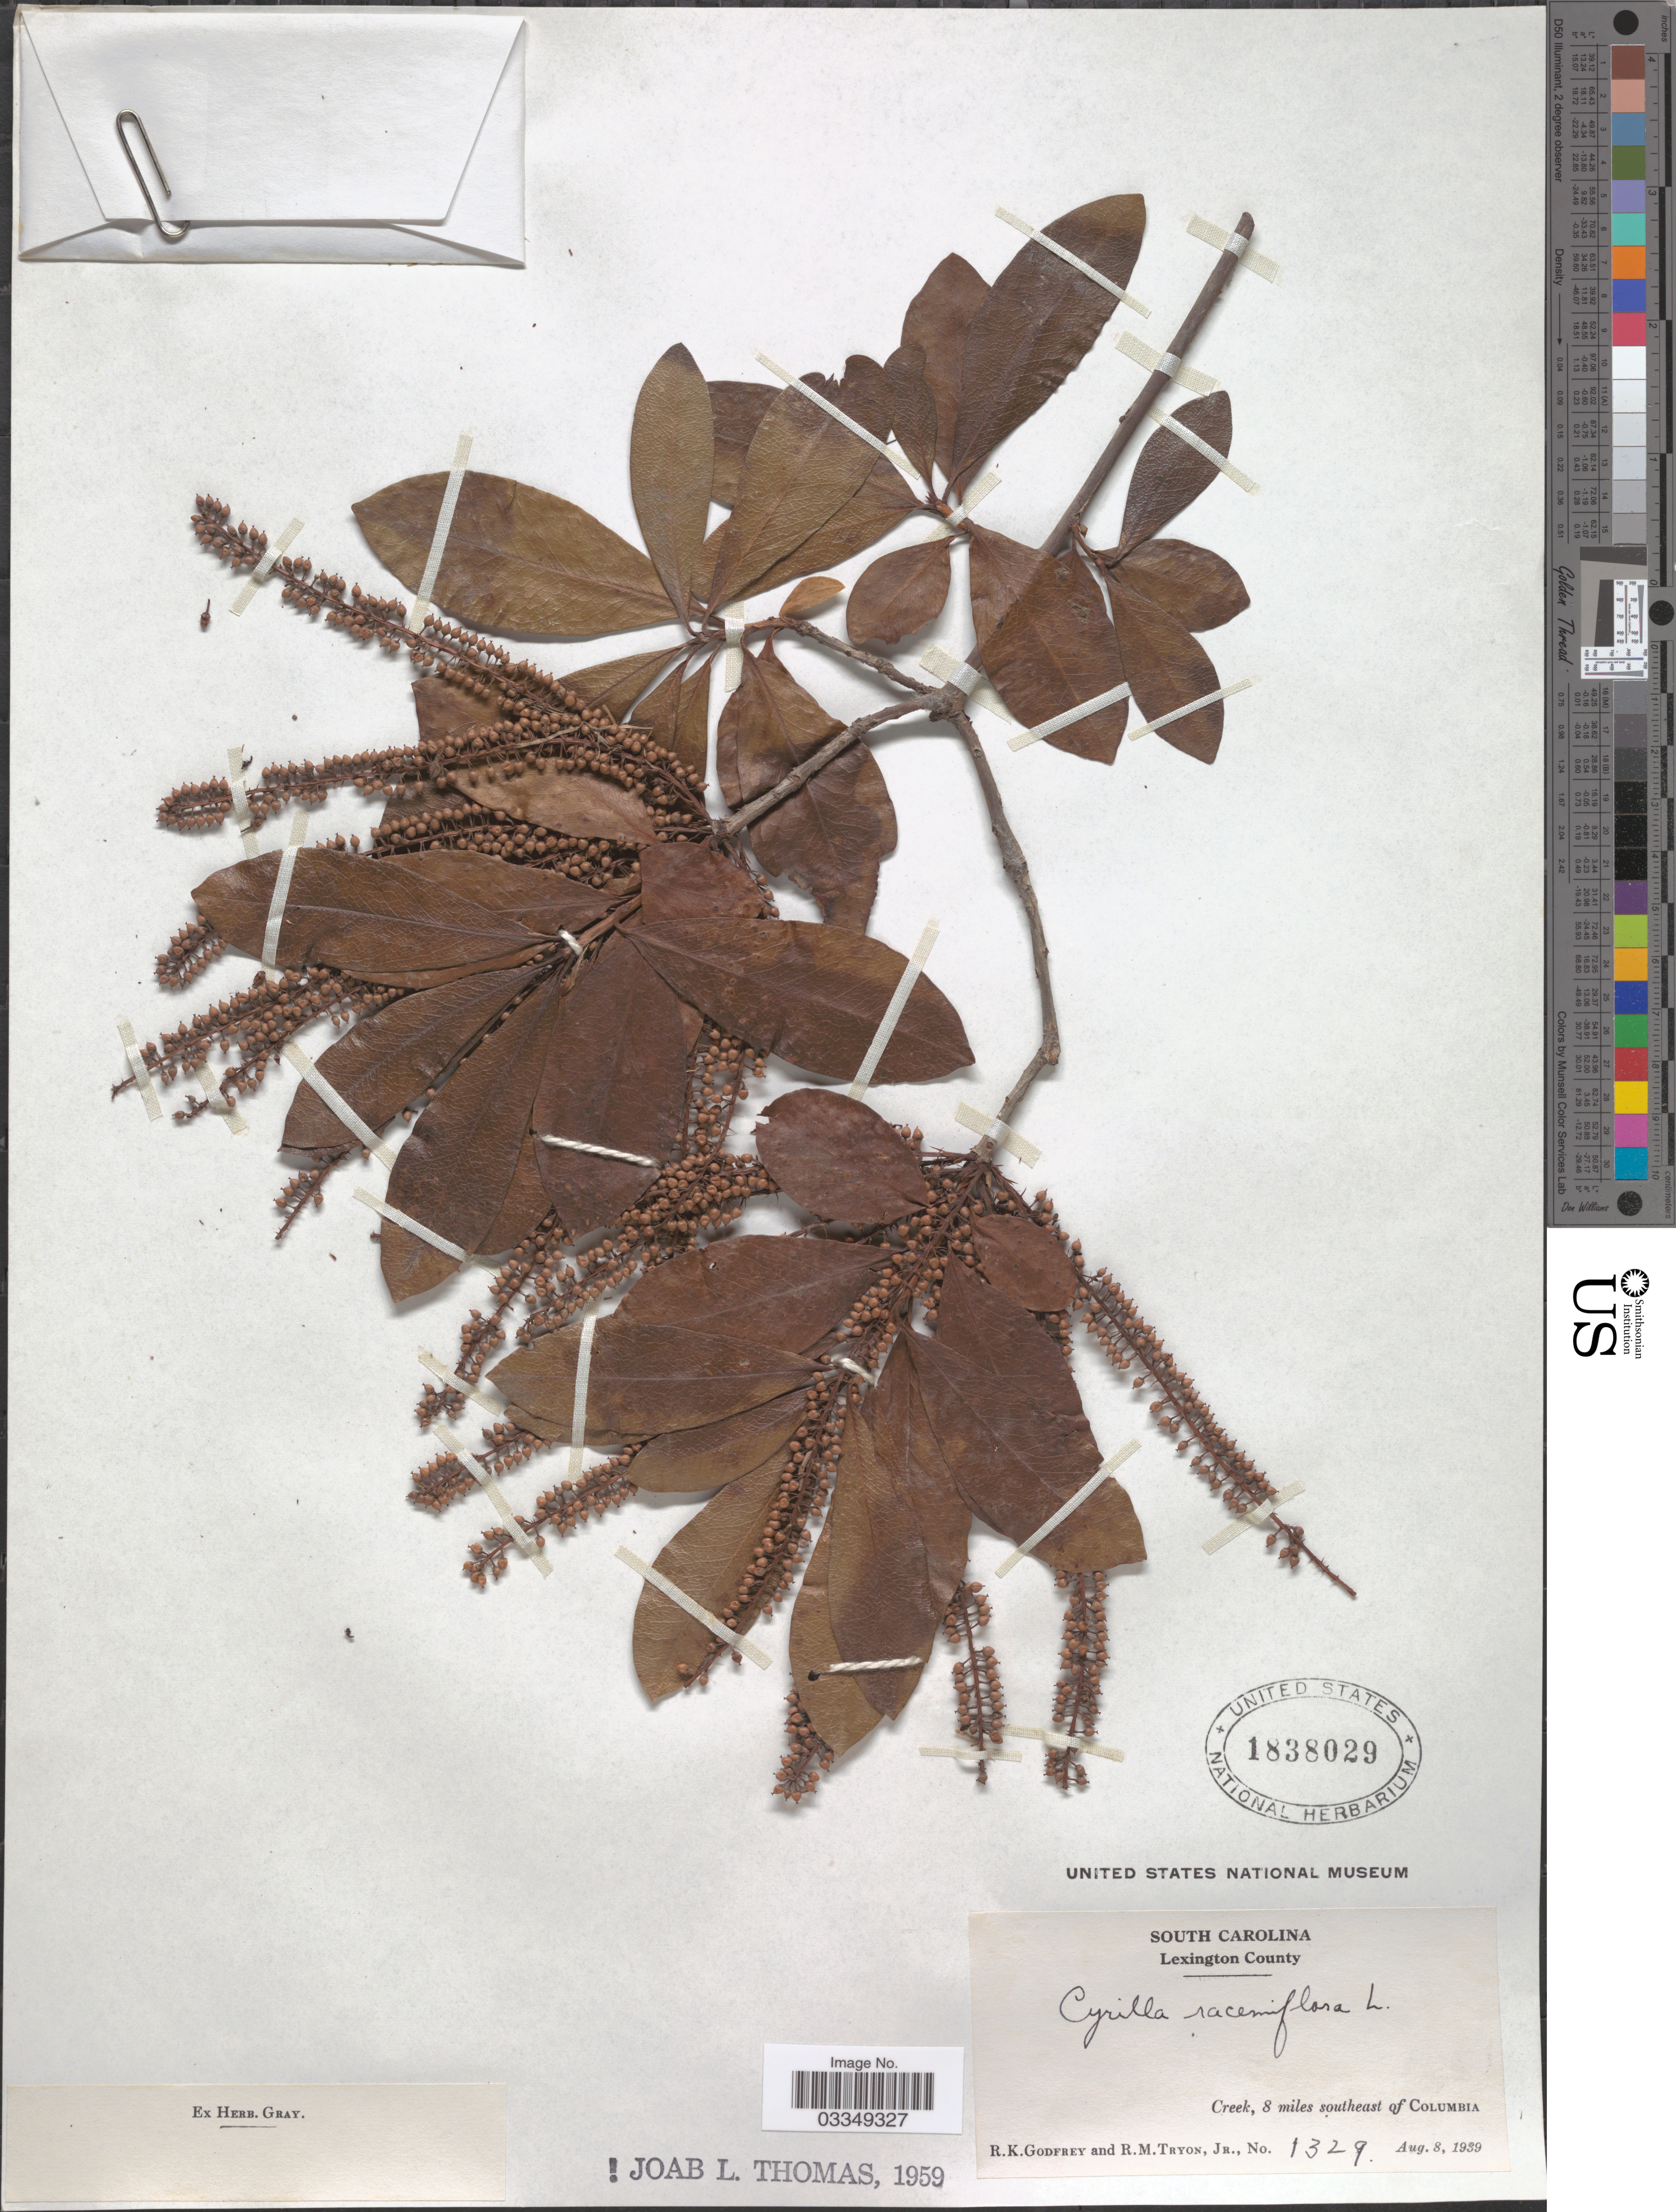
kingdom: Plantae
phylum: Tracheophyta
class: Magnoliopsida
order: Ericales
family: Cyrillaceae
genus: Cyrilla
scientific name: Cyrilla racemiflora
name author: L.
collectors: R. K. Godfrey & R. Tryon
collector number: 1329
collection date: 1939-08-08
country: United States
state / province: South Carolina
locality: Lexington County. 8 miles southeast of Columbia.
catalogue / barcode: US 1838029